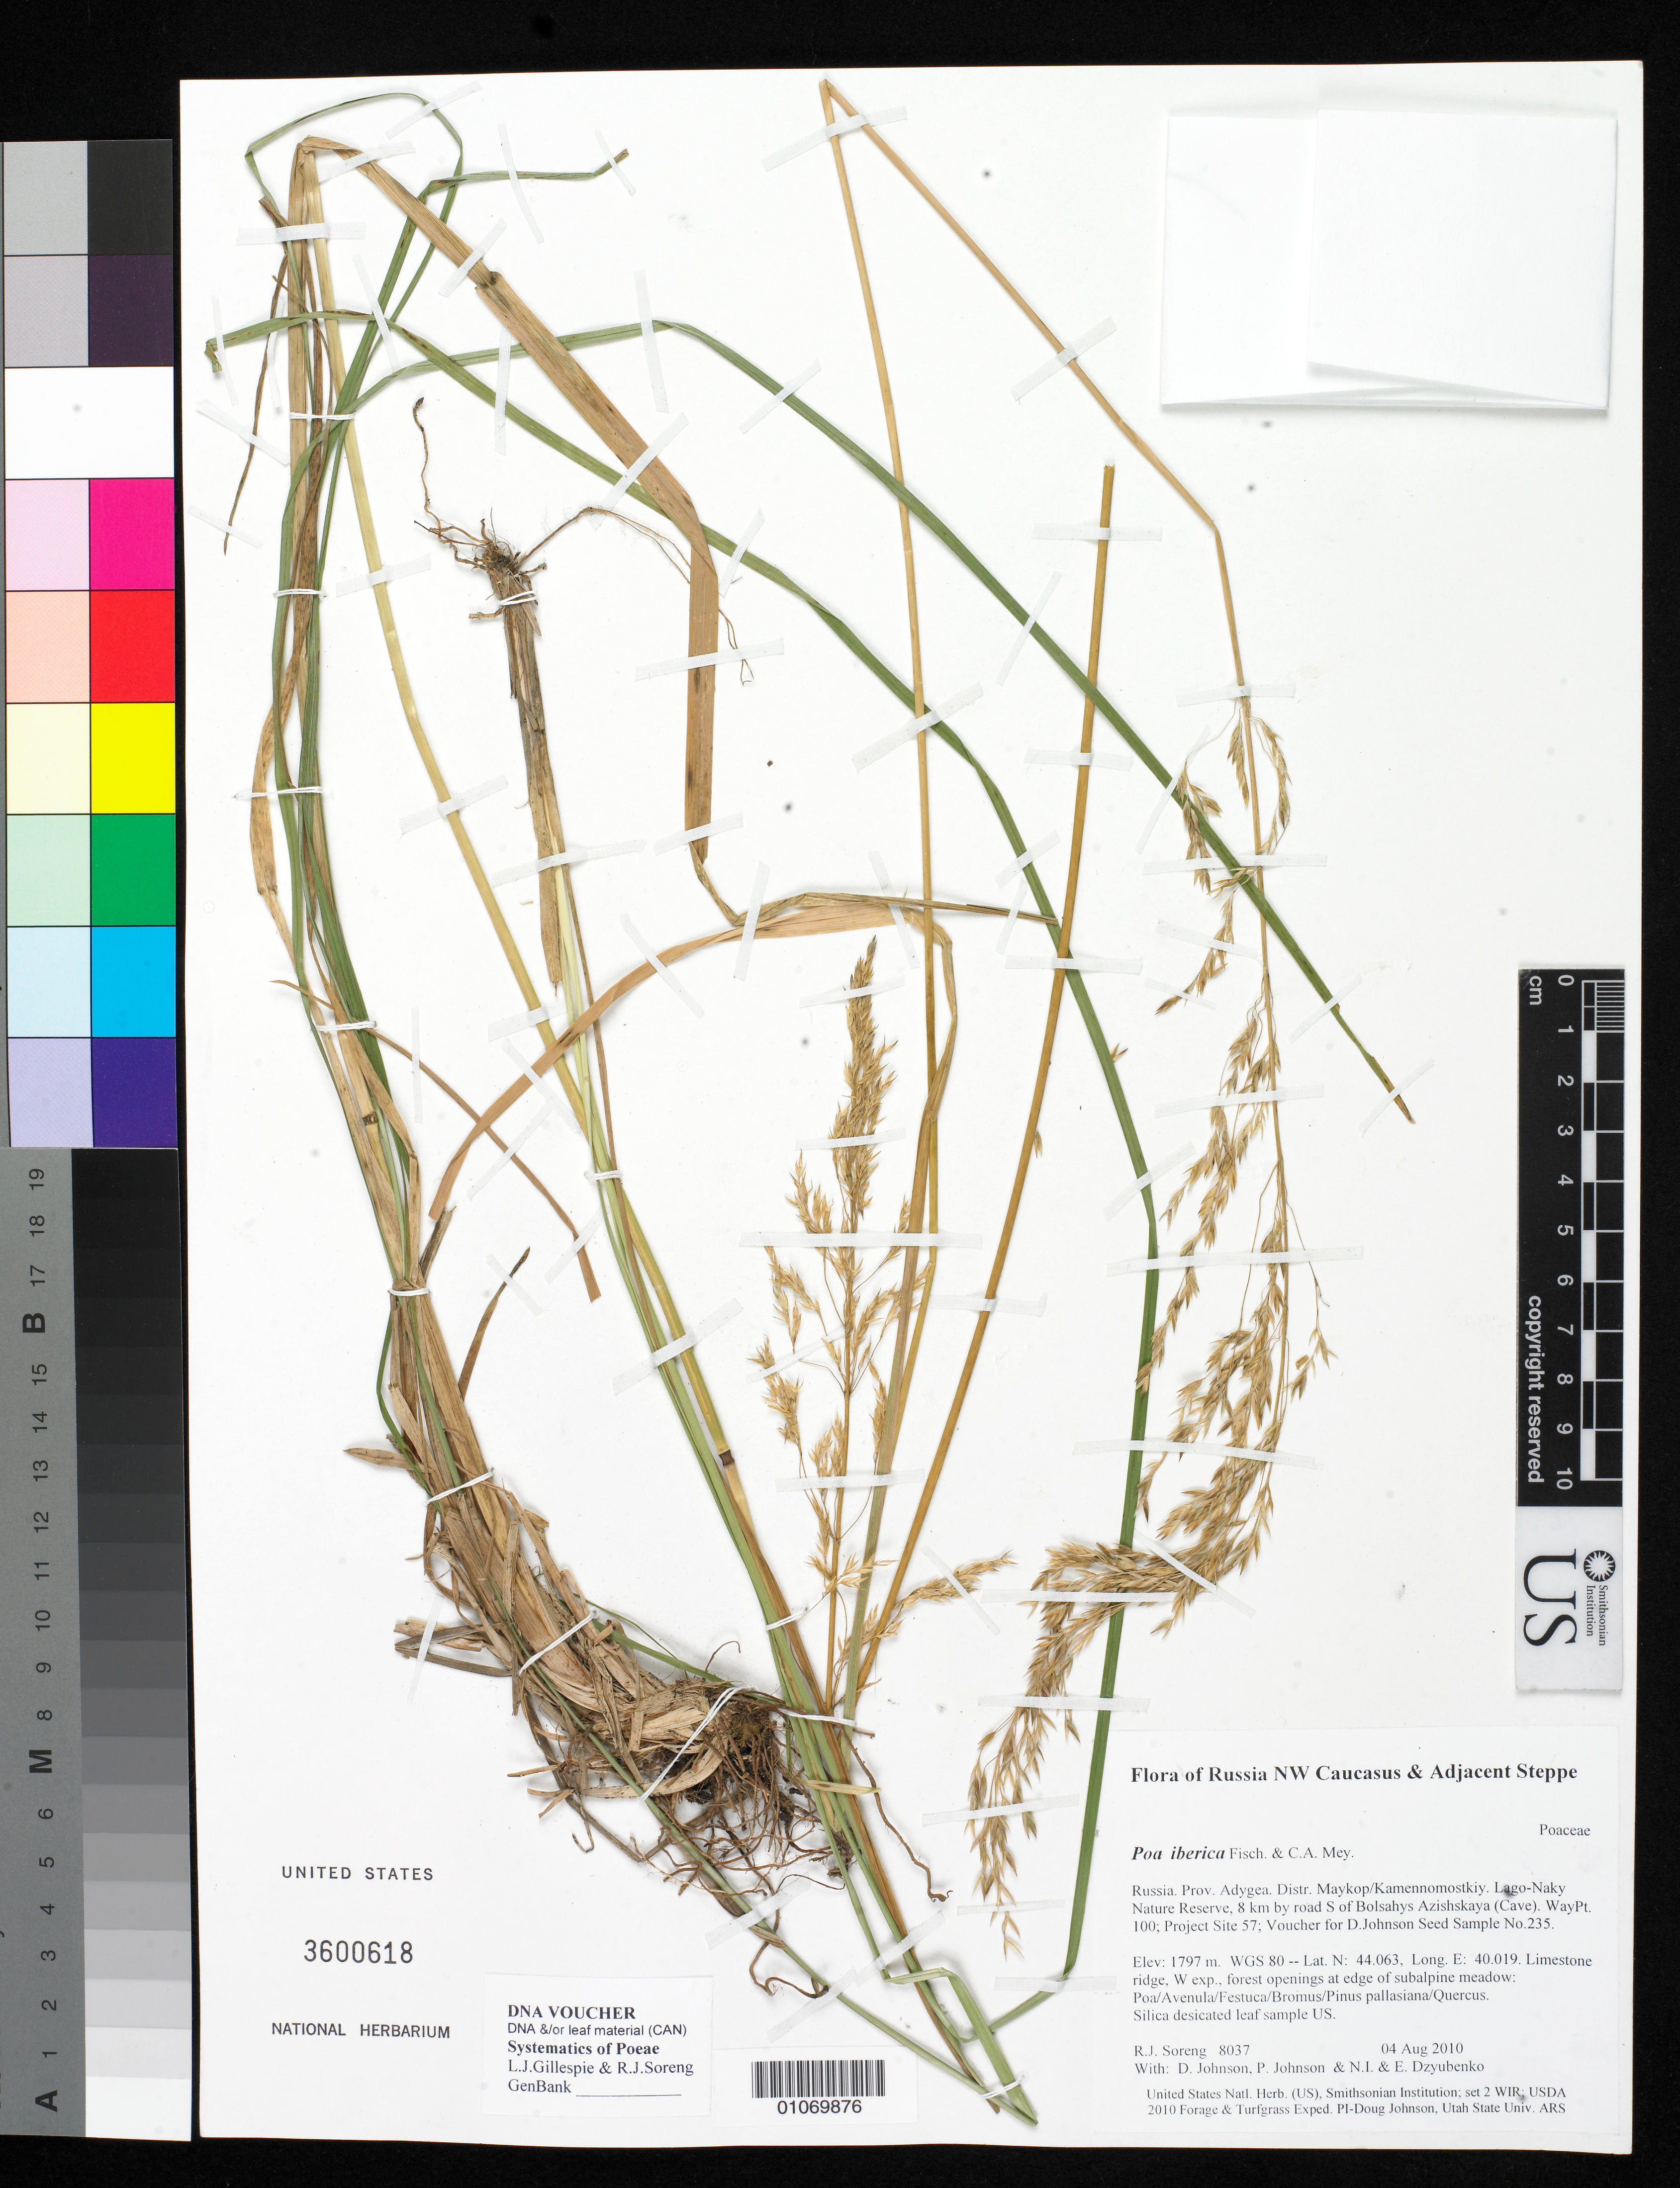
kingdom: Plantae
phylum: Tracheophyta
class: Liliopsida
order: Poales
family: Poaceae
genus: Poa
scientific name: Poa iberica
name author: Fisch. & C.A. Mey.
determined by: Soreng, Robert J., Research Associate (BOT), Smithsonian Institution - National Museum of Natural History (UNITED STATES)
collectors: R. J. Soreng, D. Johnson, P. Johnson, N. Dzyubenko & E. Dzyubenko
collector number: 8037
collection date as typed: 04 Aug 2010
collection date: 2010-08-04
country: Russian Federation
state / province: Adygea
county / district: Maykop/Kamennomostkiy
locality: Lago-Naky Nature Reserve, 8 km by road S of Bolsahys Azishskaya (Cave)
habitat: Limestone ridge, W exp., forest openings at edge of subalpine meadow: Poa/Avenula/Festuca/Bromus/Pinus pallasiana/Quercus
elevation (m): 1797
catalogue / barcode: US 3600618